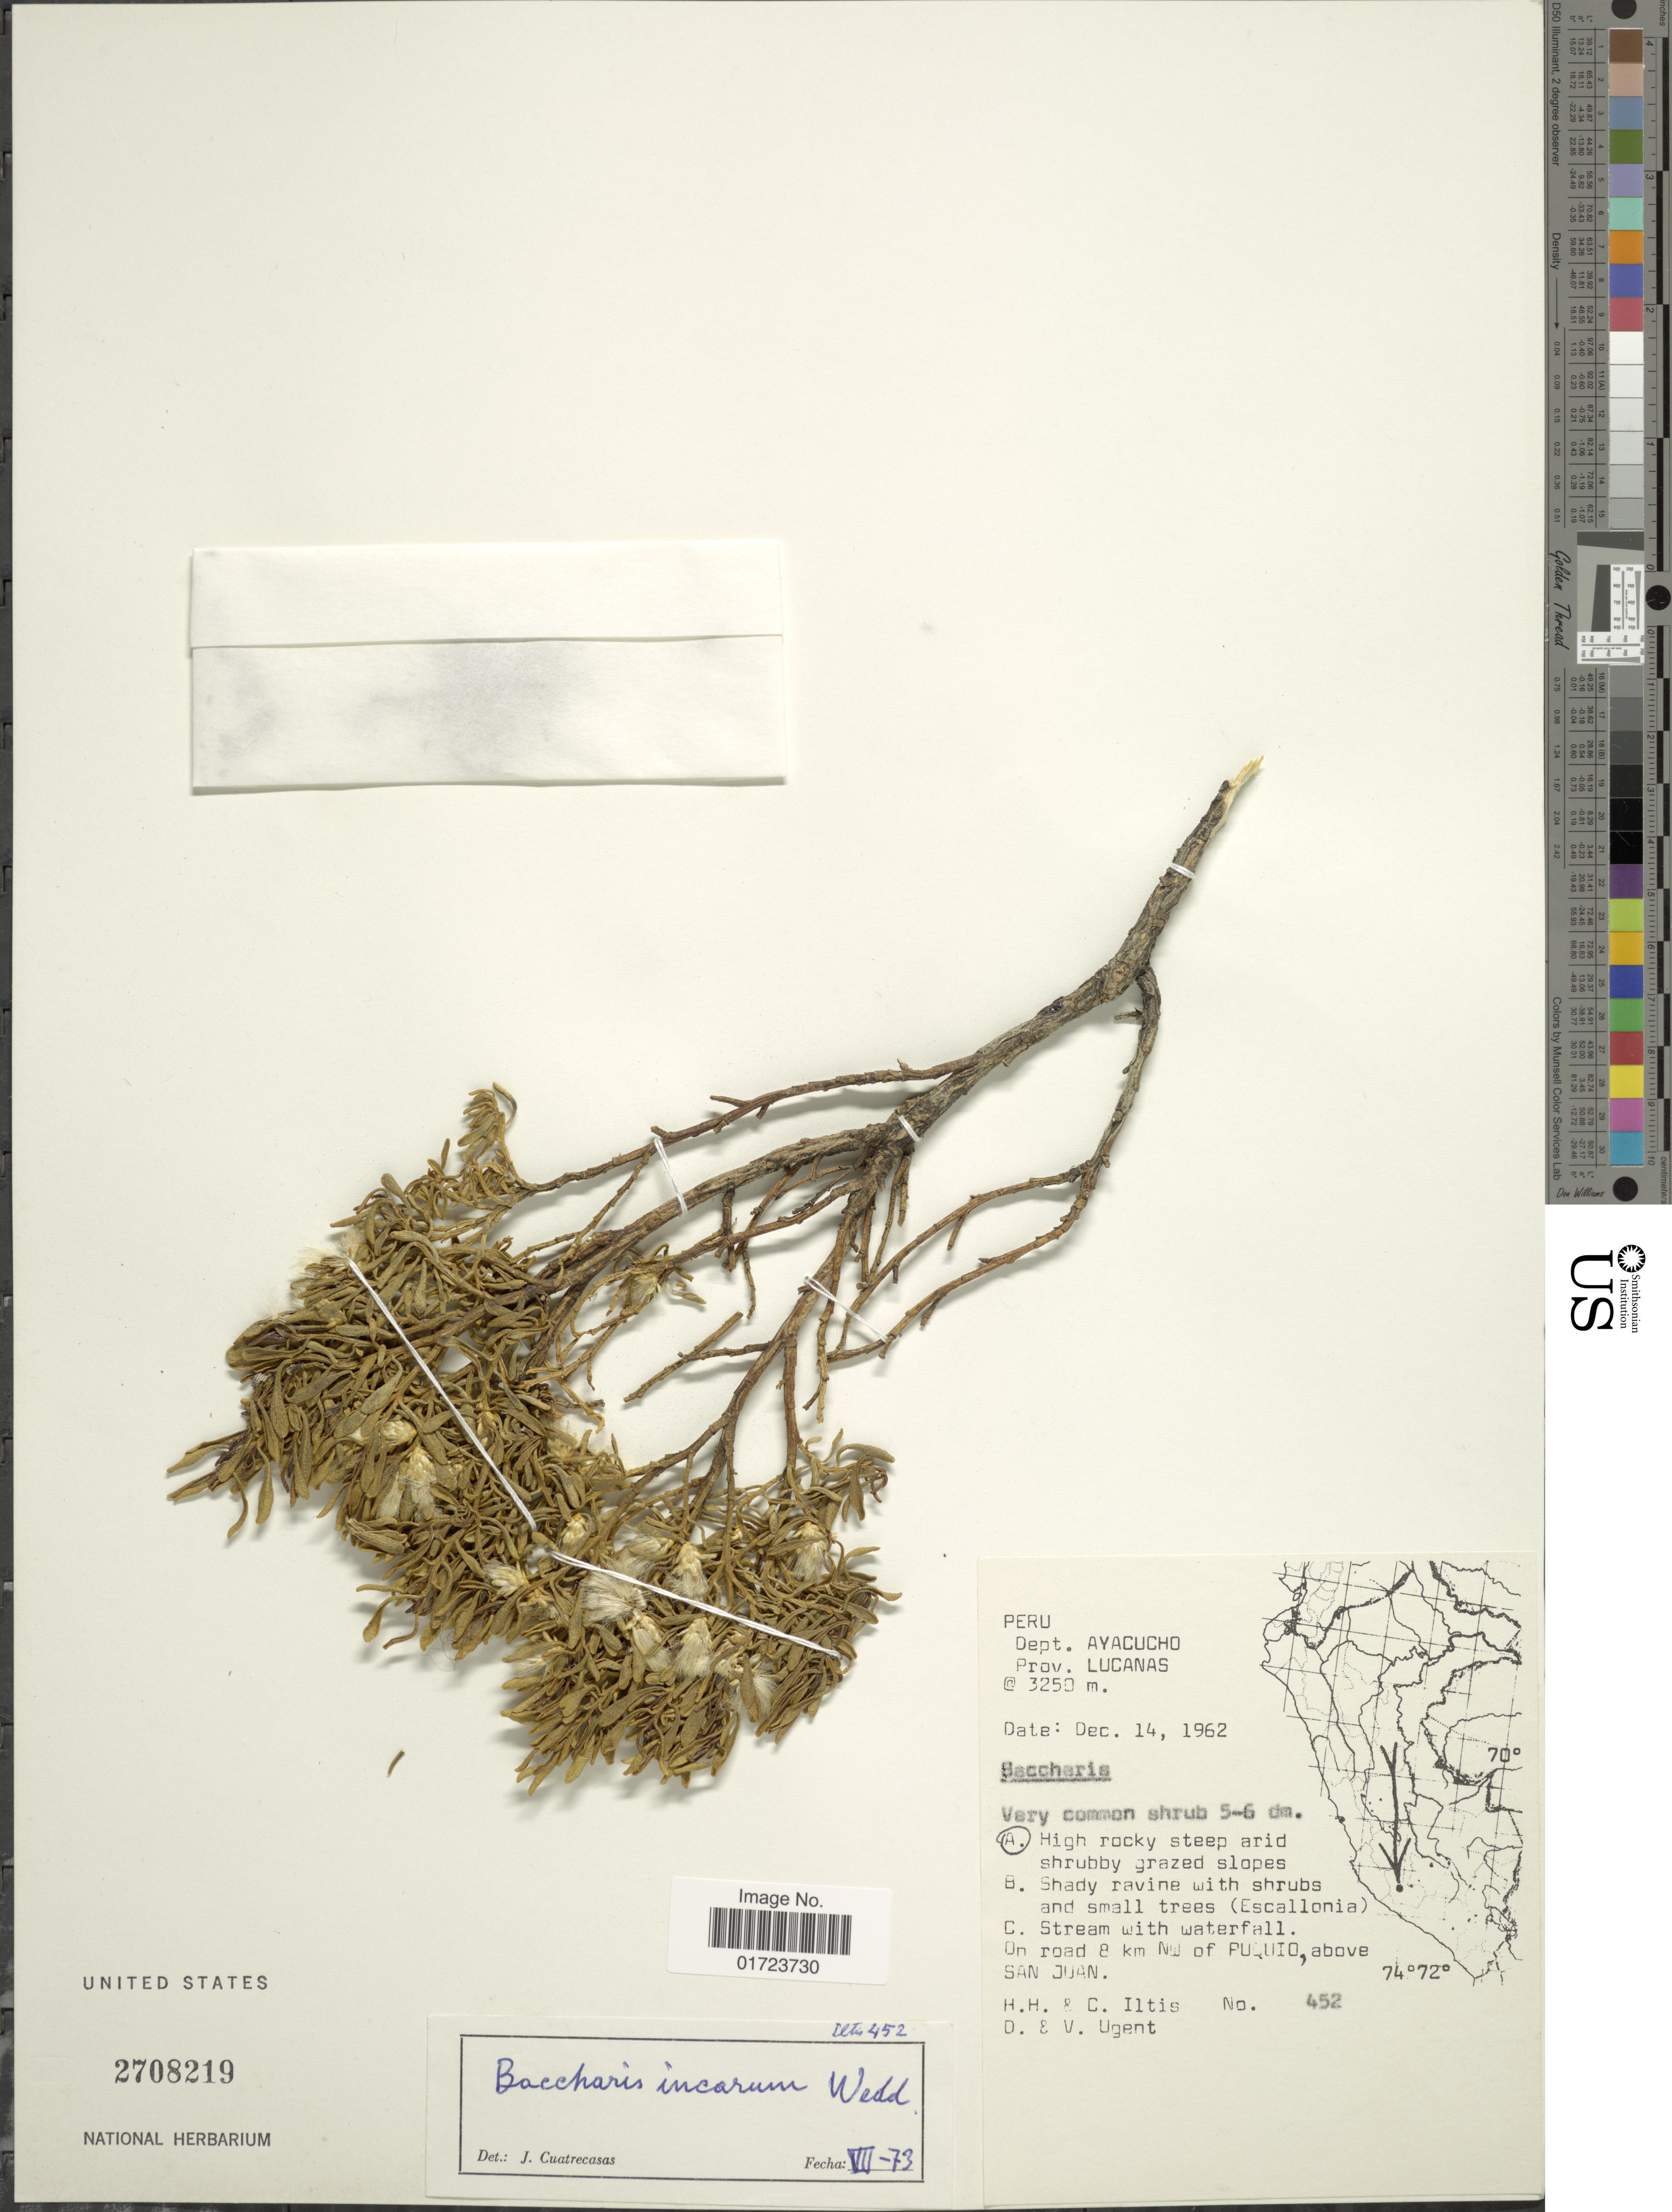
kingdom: Plantae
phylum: Tracheophyta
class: Magnoliopsida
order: Asterales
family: Asteraceae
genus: Baccharis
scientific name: Baccharis tola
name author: Phil.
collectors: H. H. Iltis, C. G. Iltis, D. Ugent & V. Ugent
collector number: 452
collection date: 1962-12-14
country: Peru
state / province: Ayacucho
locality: Peru. Dept. Ayacucho, prov. Lucanas.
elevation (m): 3250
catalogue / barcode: US 2708219